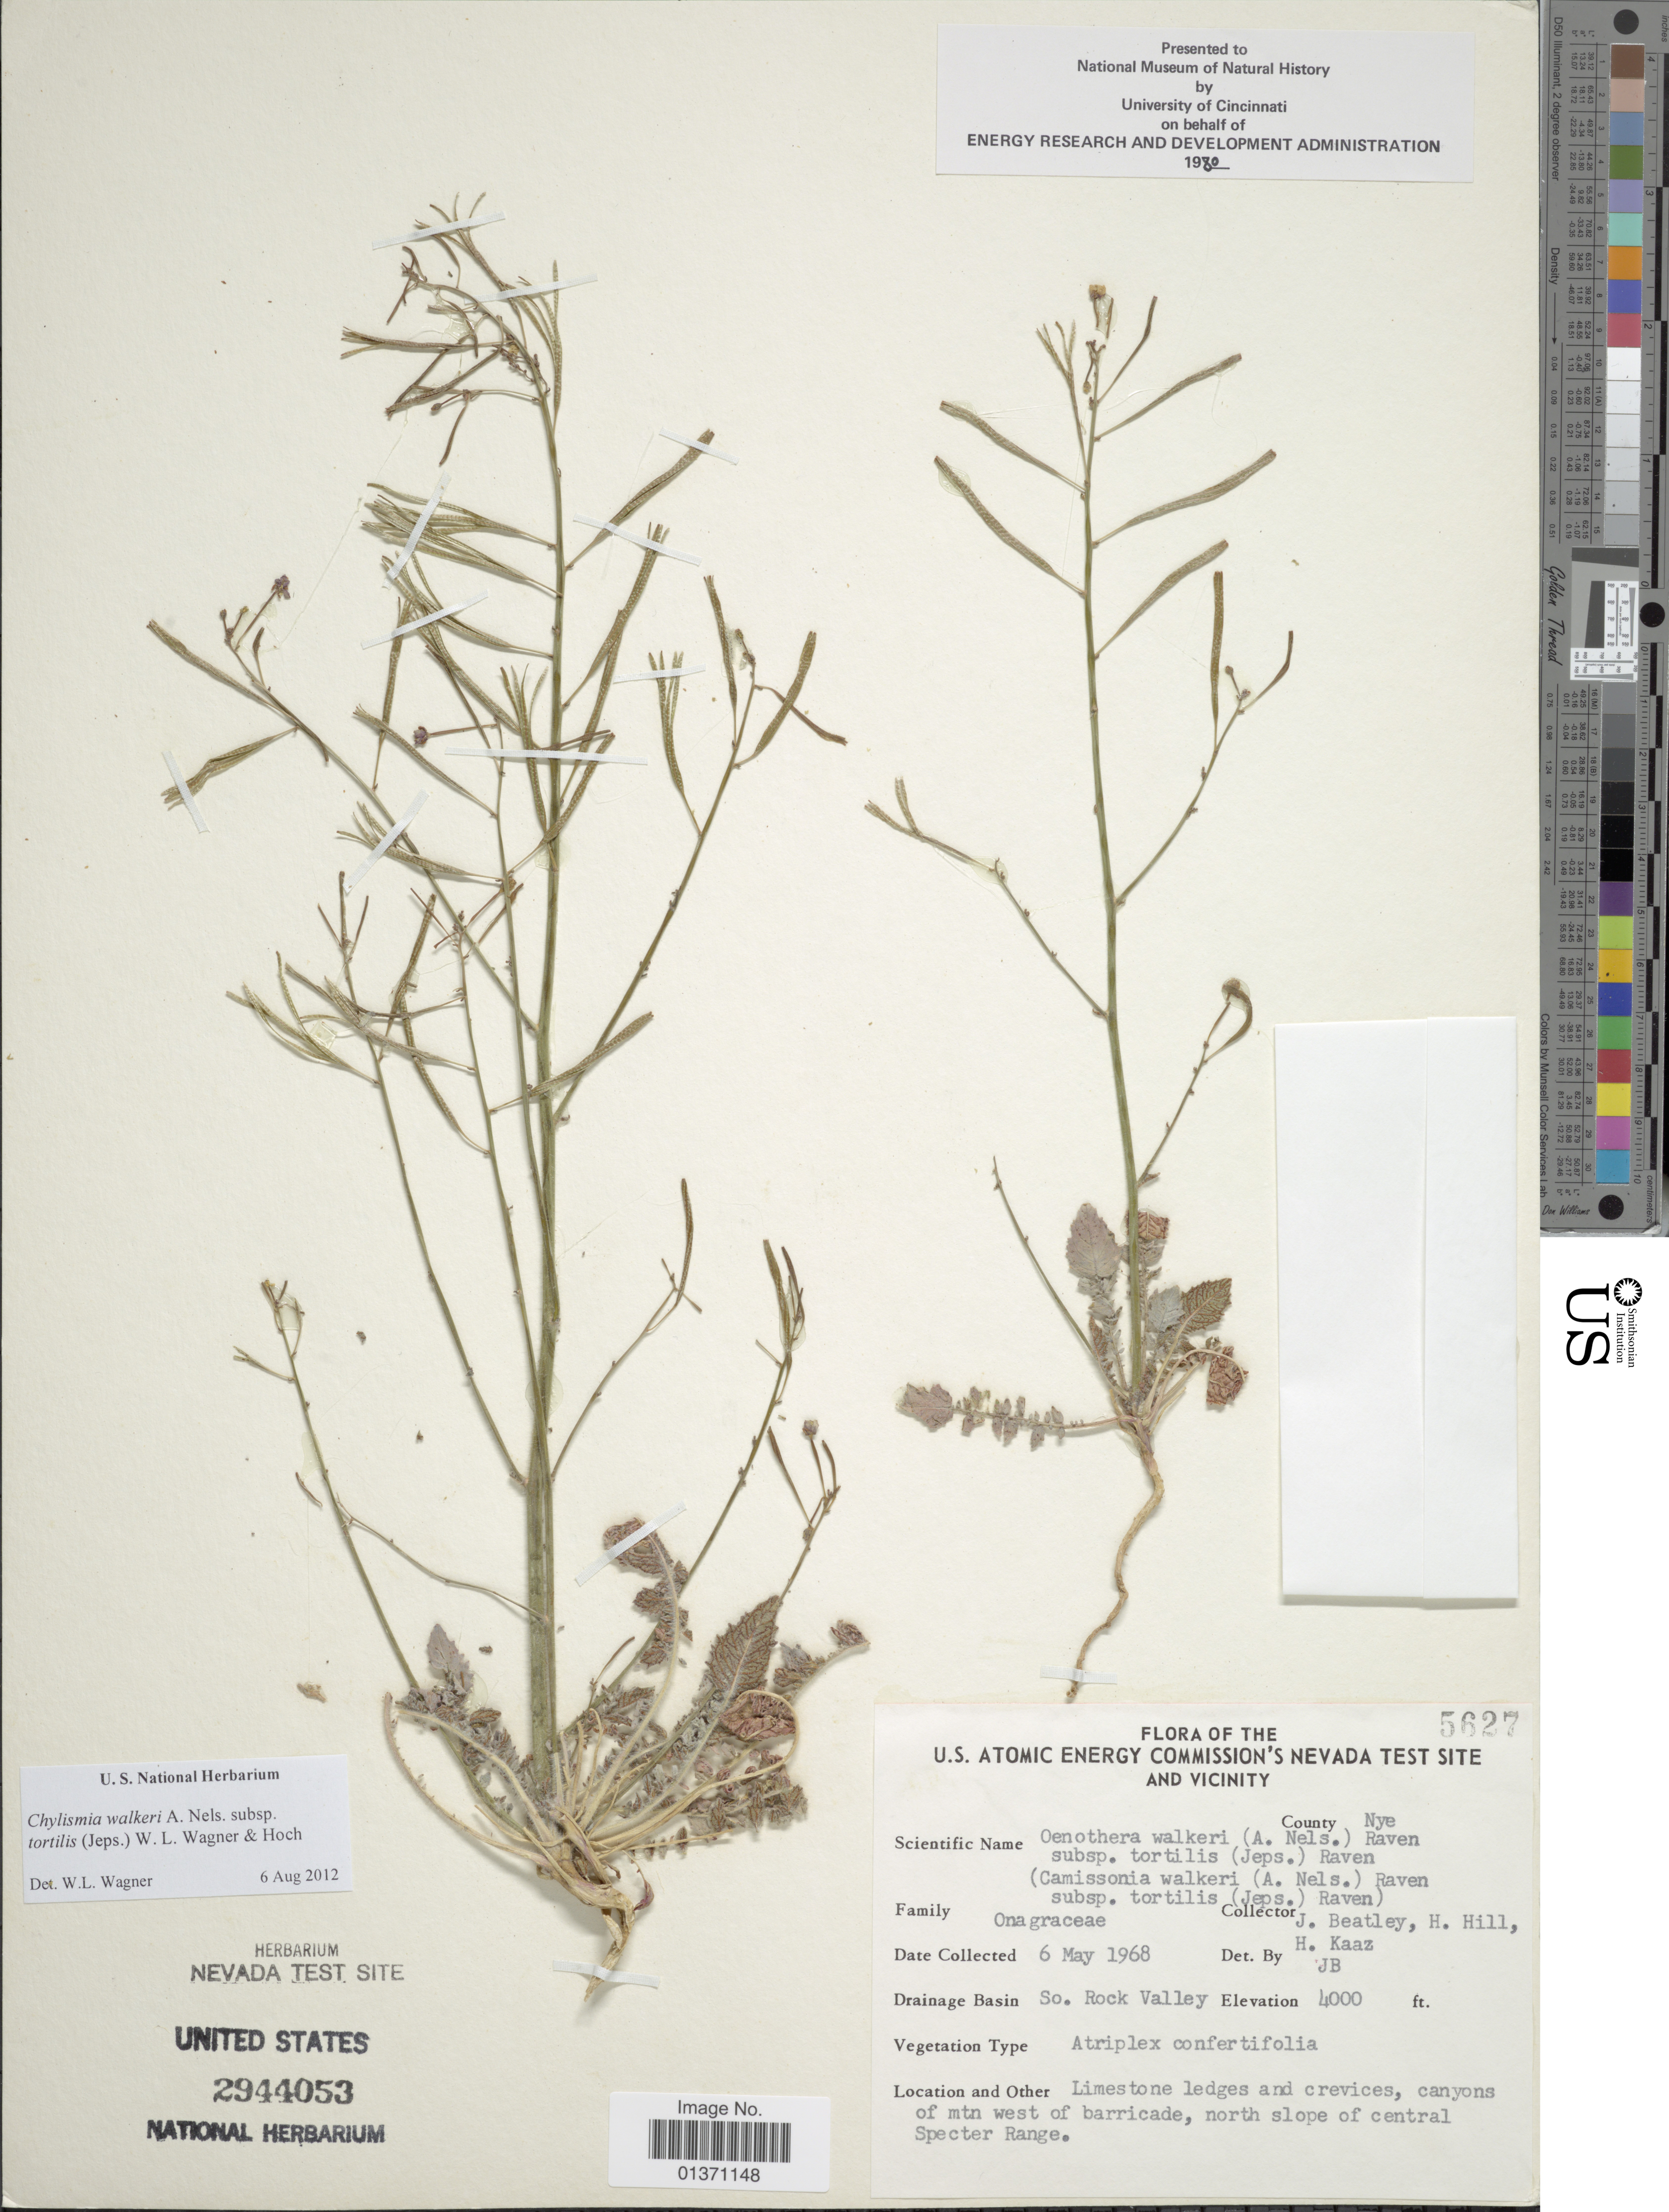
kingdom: Plantae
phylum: Tracheophyta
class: Magnoliopsida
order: Myrtales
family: Onagraceae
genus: Chylismia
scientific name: Chylismia walkeri subsp. tortilis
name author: (Jeps.) W.L. Wagner & Hoch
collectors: J. C. Beatley, H. Hill & H. Kaaz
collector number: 5627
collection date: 1968-05-06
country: United States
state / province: Nevada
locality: U. S. Atomic Energy Commission's Nevada Test Site and Vicinity, So. Rock Valley, Limestone ledges and crevices, canyons of mtn west of barricade, north slope of central Specter Range, County Nye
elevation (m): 1219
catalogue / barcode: US 2944053